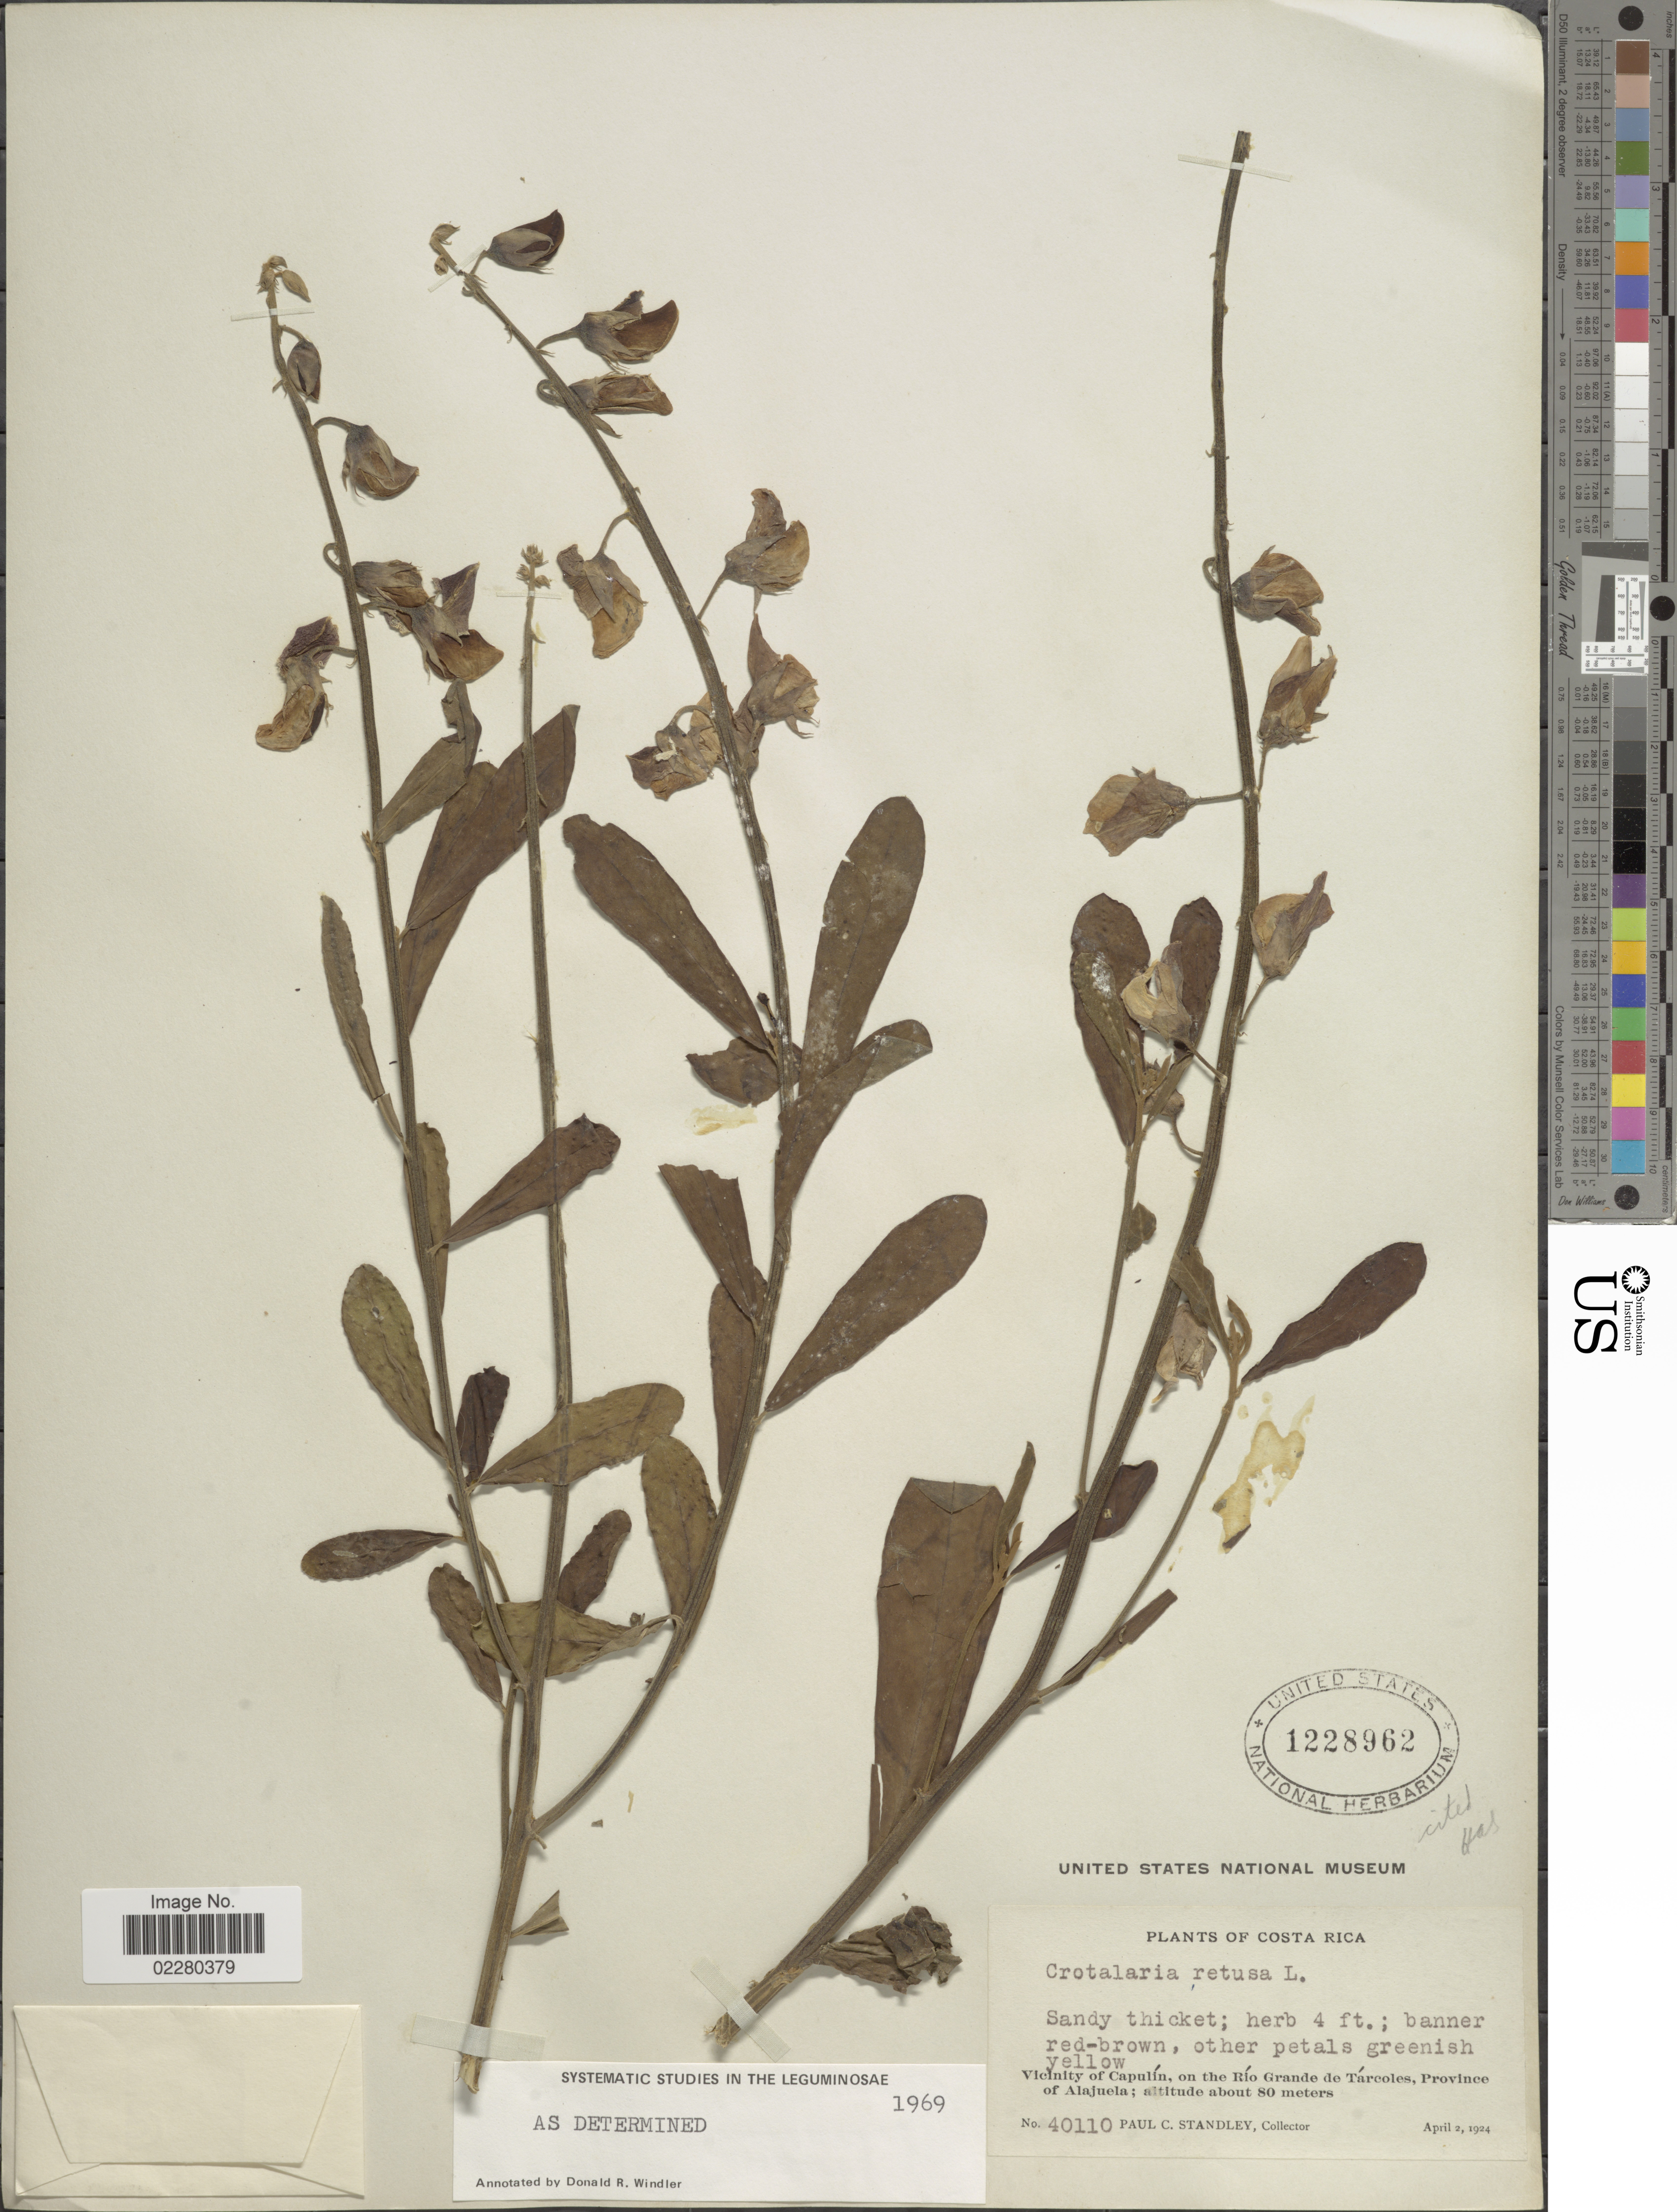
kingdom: Plantae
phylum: Tracheophyta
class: Magnoliopsida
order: Fabales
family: Fabaceae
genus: Crotalaria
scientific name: Crotalaria retusa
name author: L.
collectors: P. C. Standley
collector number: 40110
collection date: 1924-04-02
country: Costa Rica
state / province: Alajuela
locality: Vicinity of Capulín, on the Río Grande de Tárcoles, Province of Alajuela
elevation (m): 80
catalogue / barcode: US 1228962